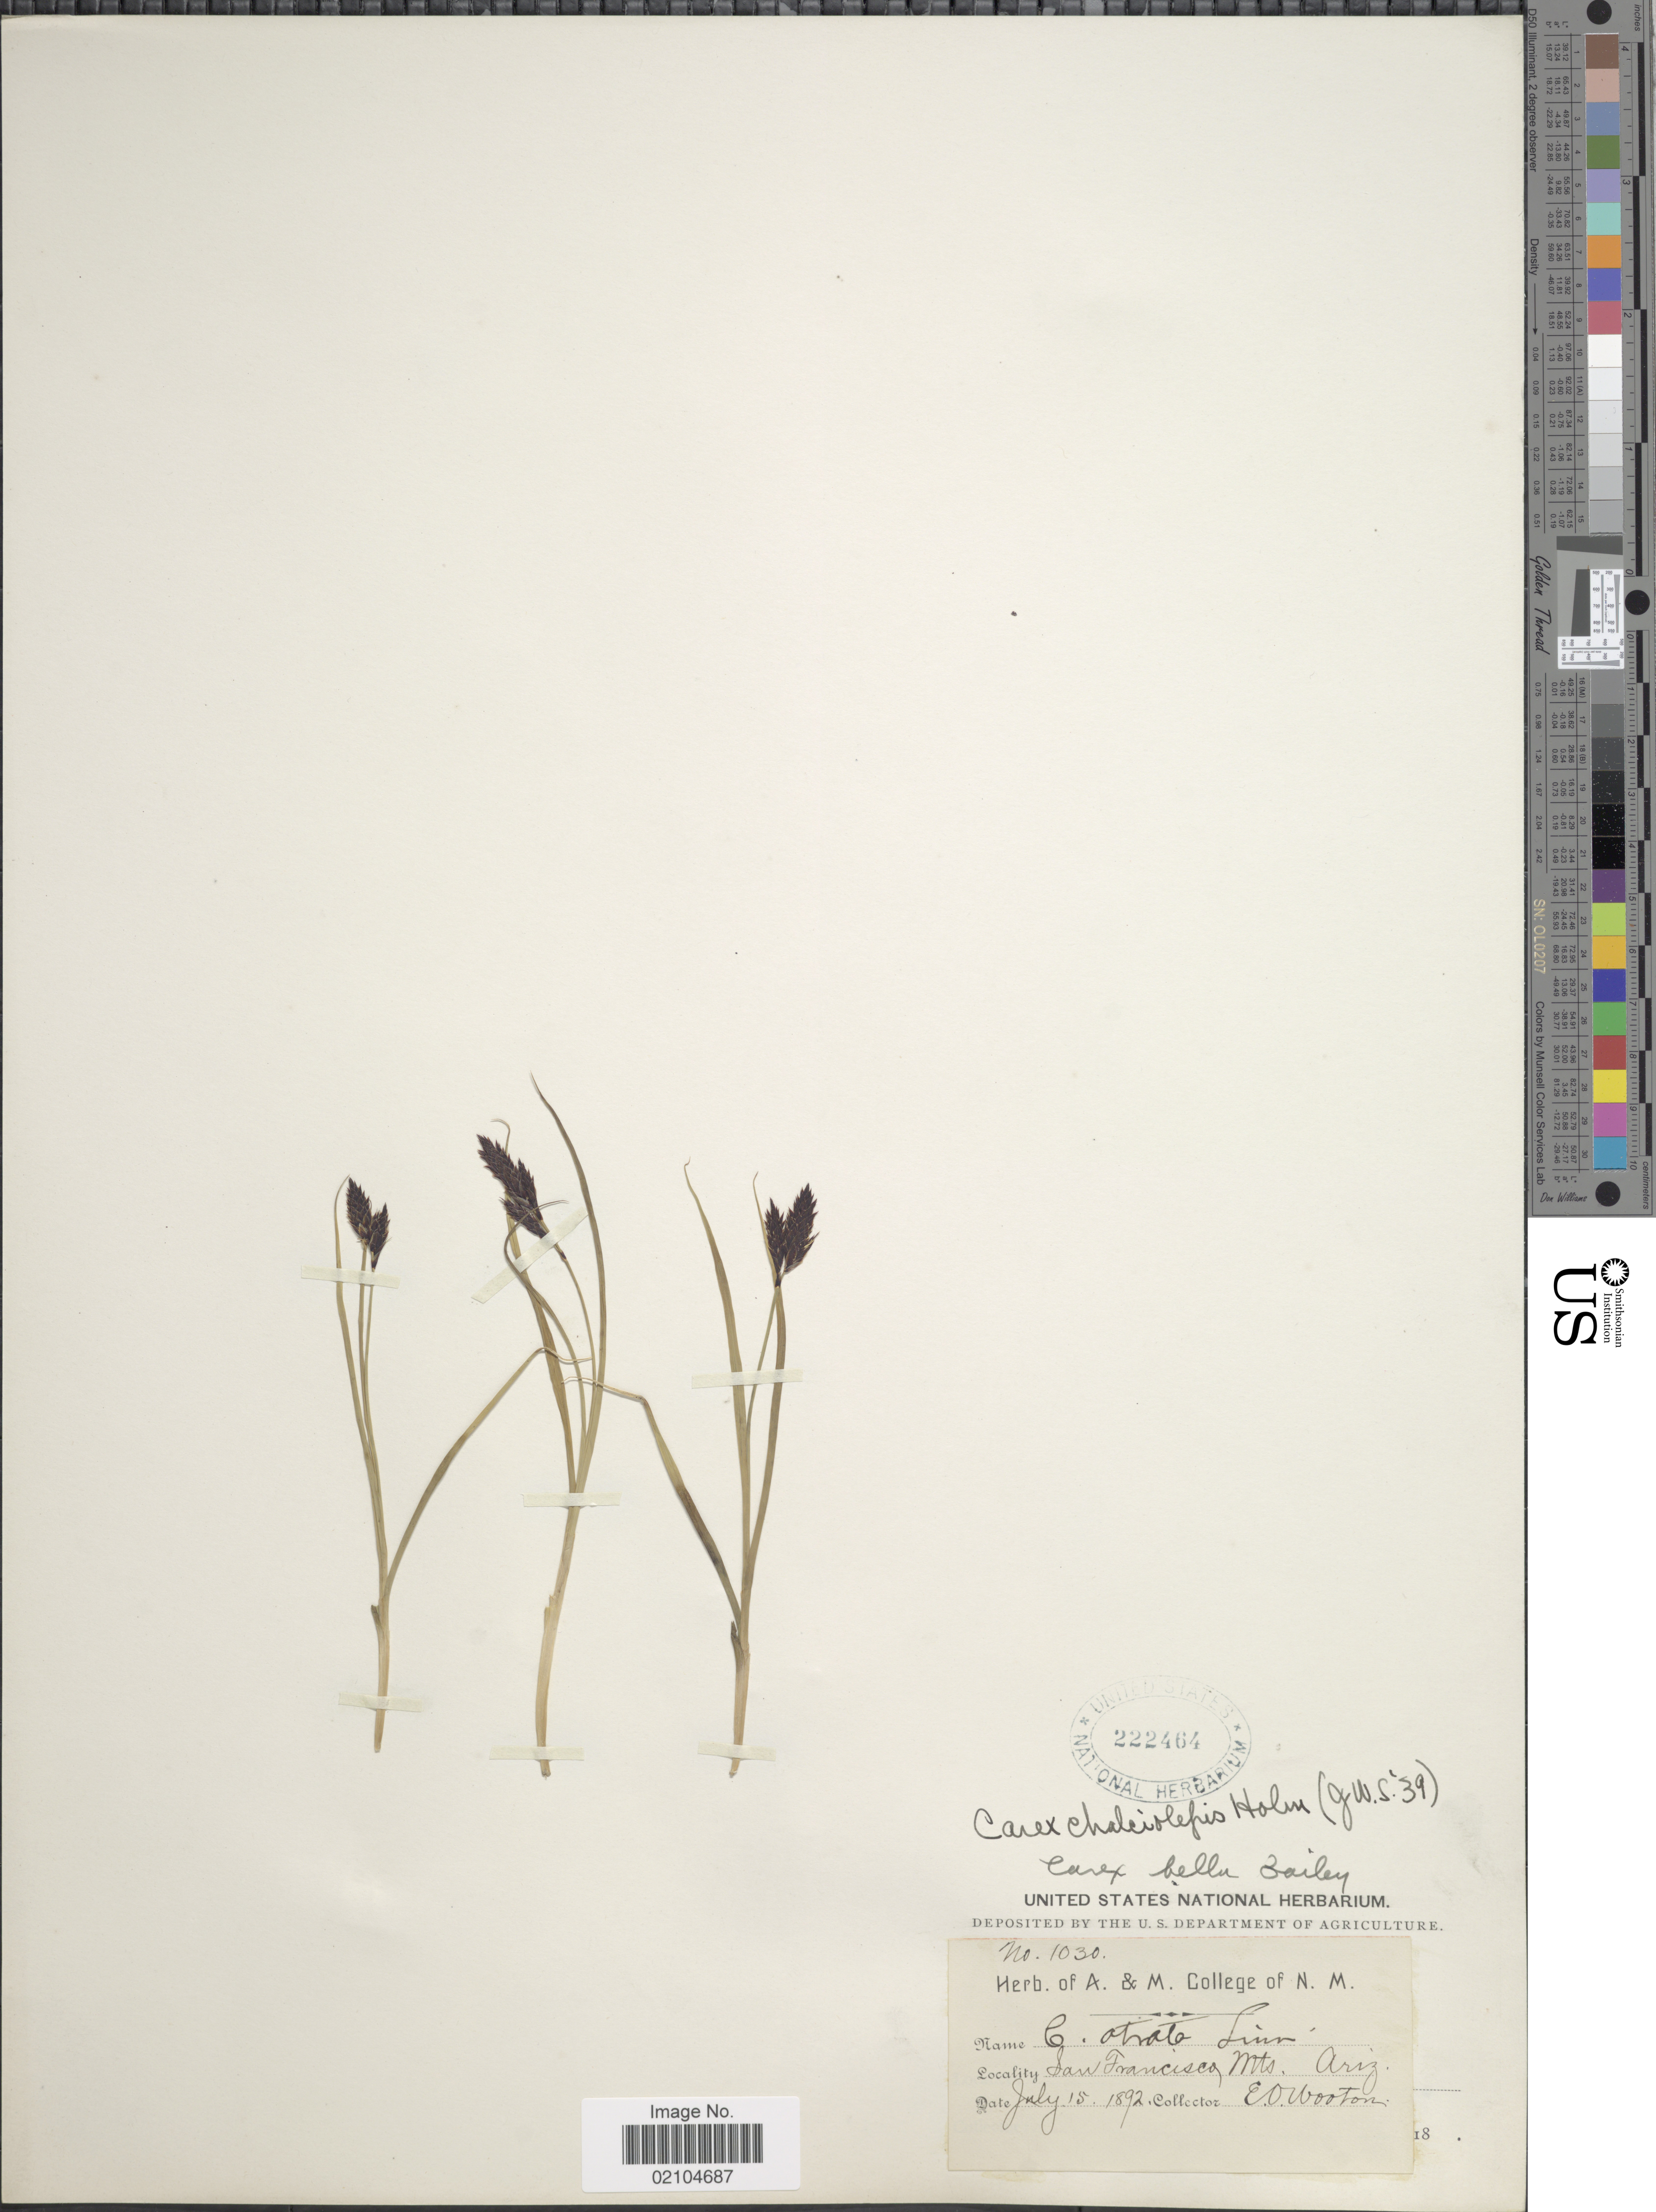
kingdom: Plantae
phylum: Tracheophyta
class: Liliopsida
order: Poales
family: Cyperaceae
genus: Carex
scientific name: Carex bella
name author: L.H. Bailey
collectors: E. O. Wooton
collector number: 1030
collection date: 1892-07-15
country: United States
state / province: Arizona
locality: San Francisco Mts.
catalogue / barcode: US 222464